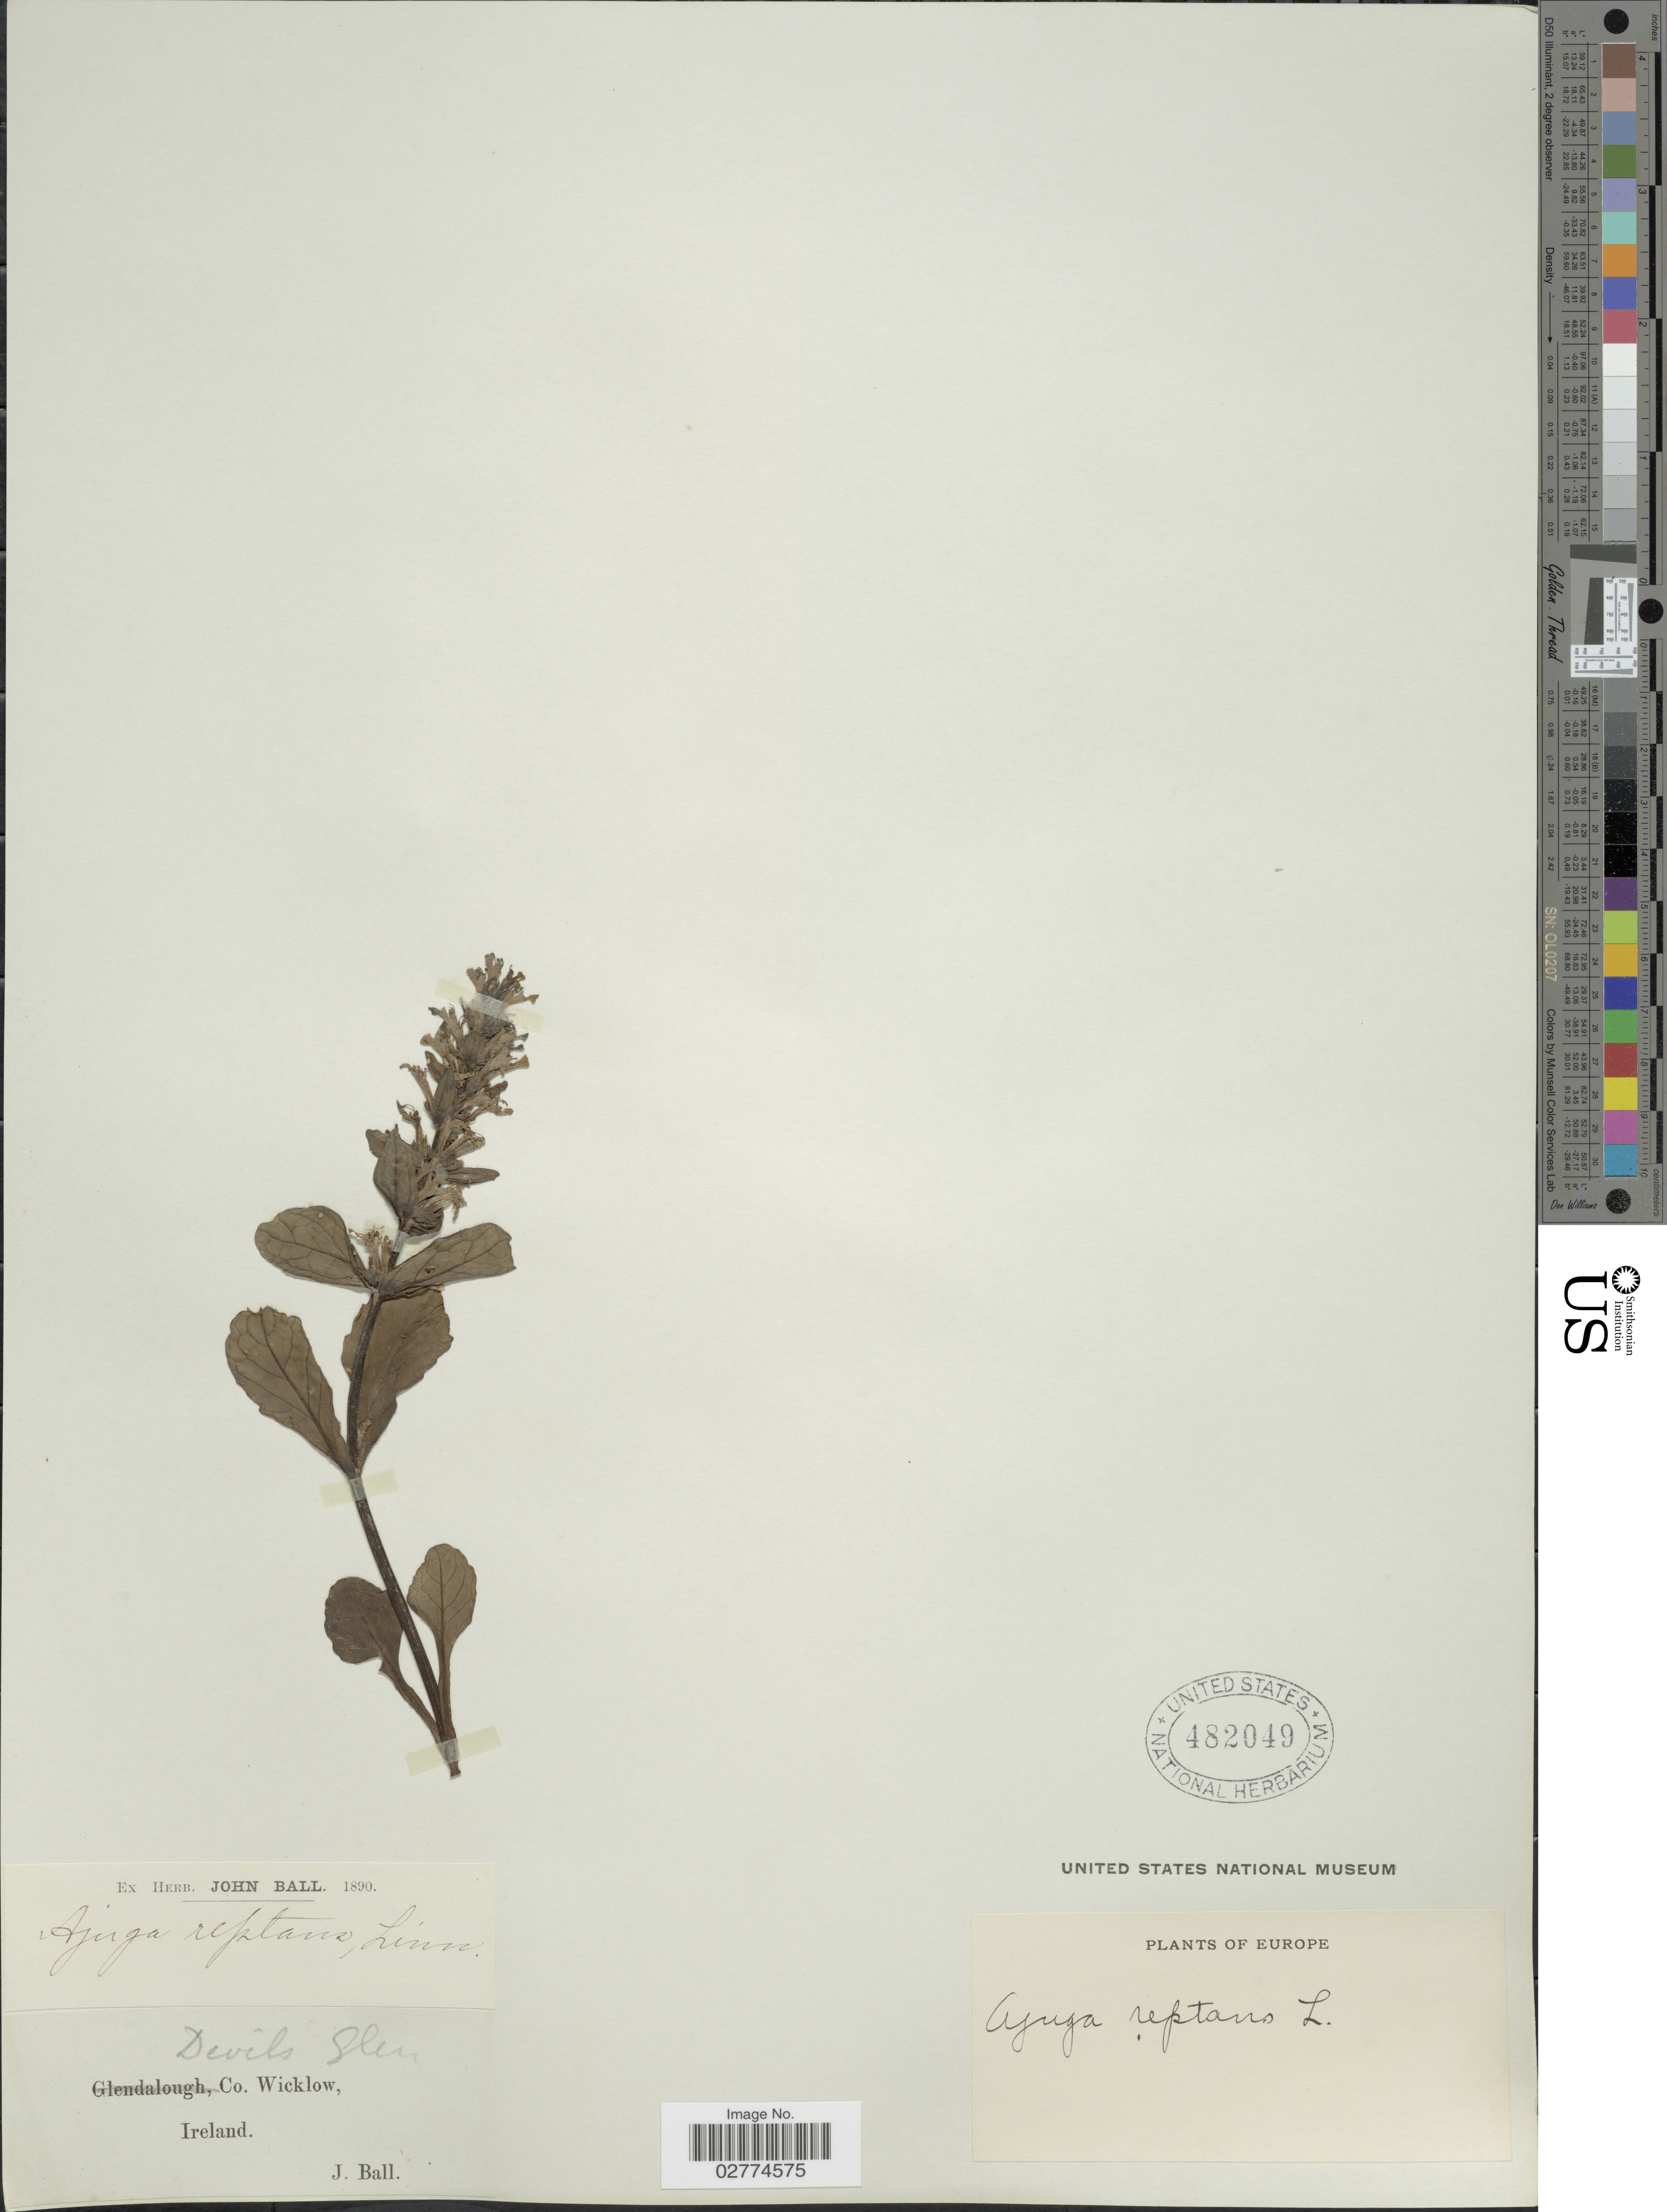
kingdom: Plantae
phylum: Tracheophyta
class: Magnoliopsida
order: Lamiales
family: Lamiaceae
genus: Ajuga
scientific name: Ajuga reptans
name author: L.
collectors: J. Ball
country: Ireland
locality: Devils Glen, Co. Wicklow.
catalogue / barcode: US 482049